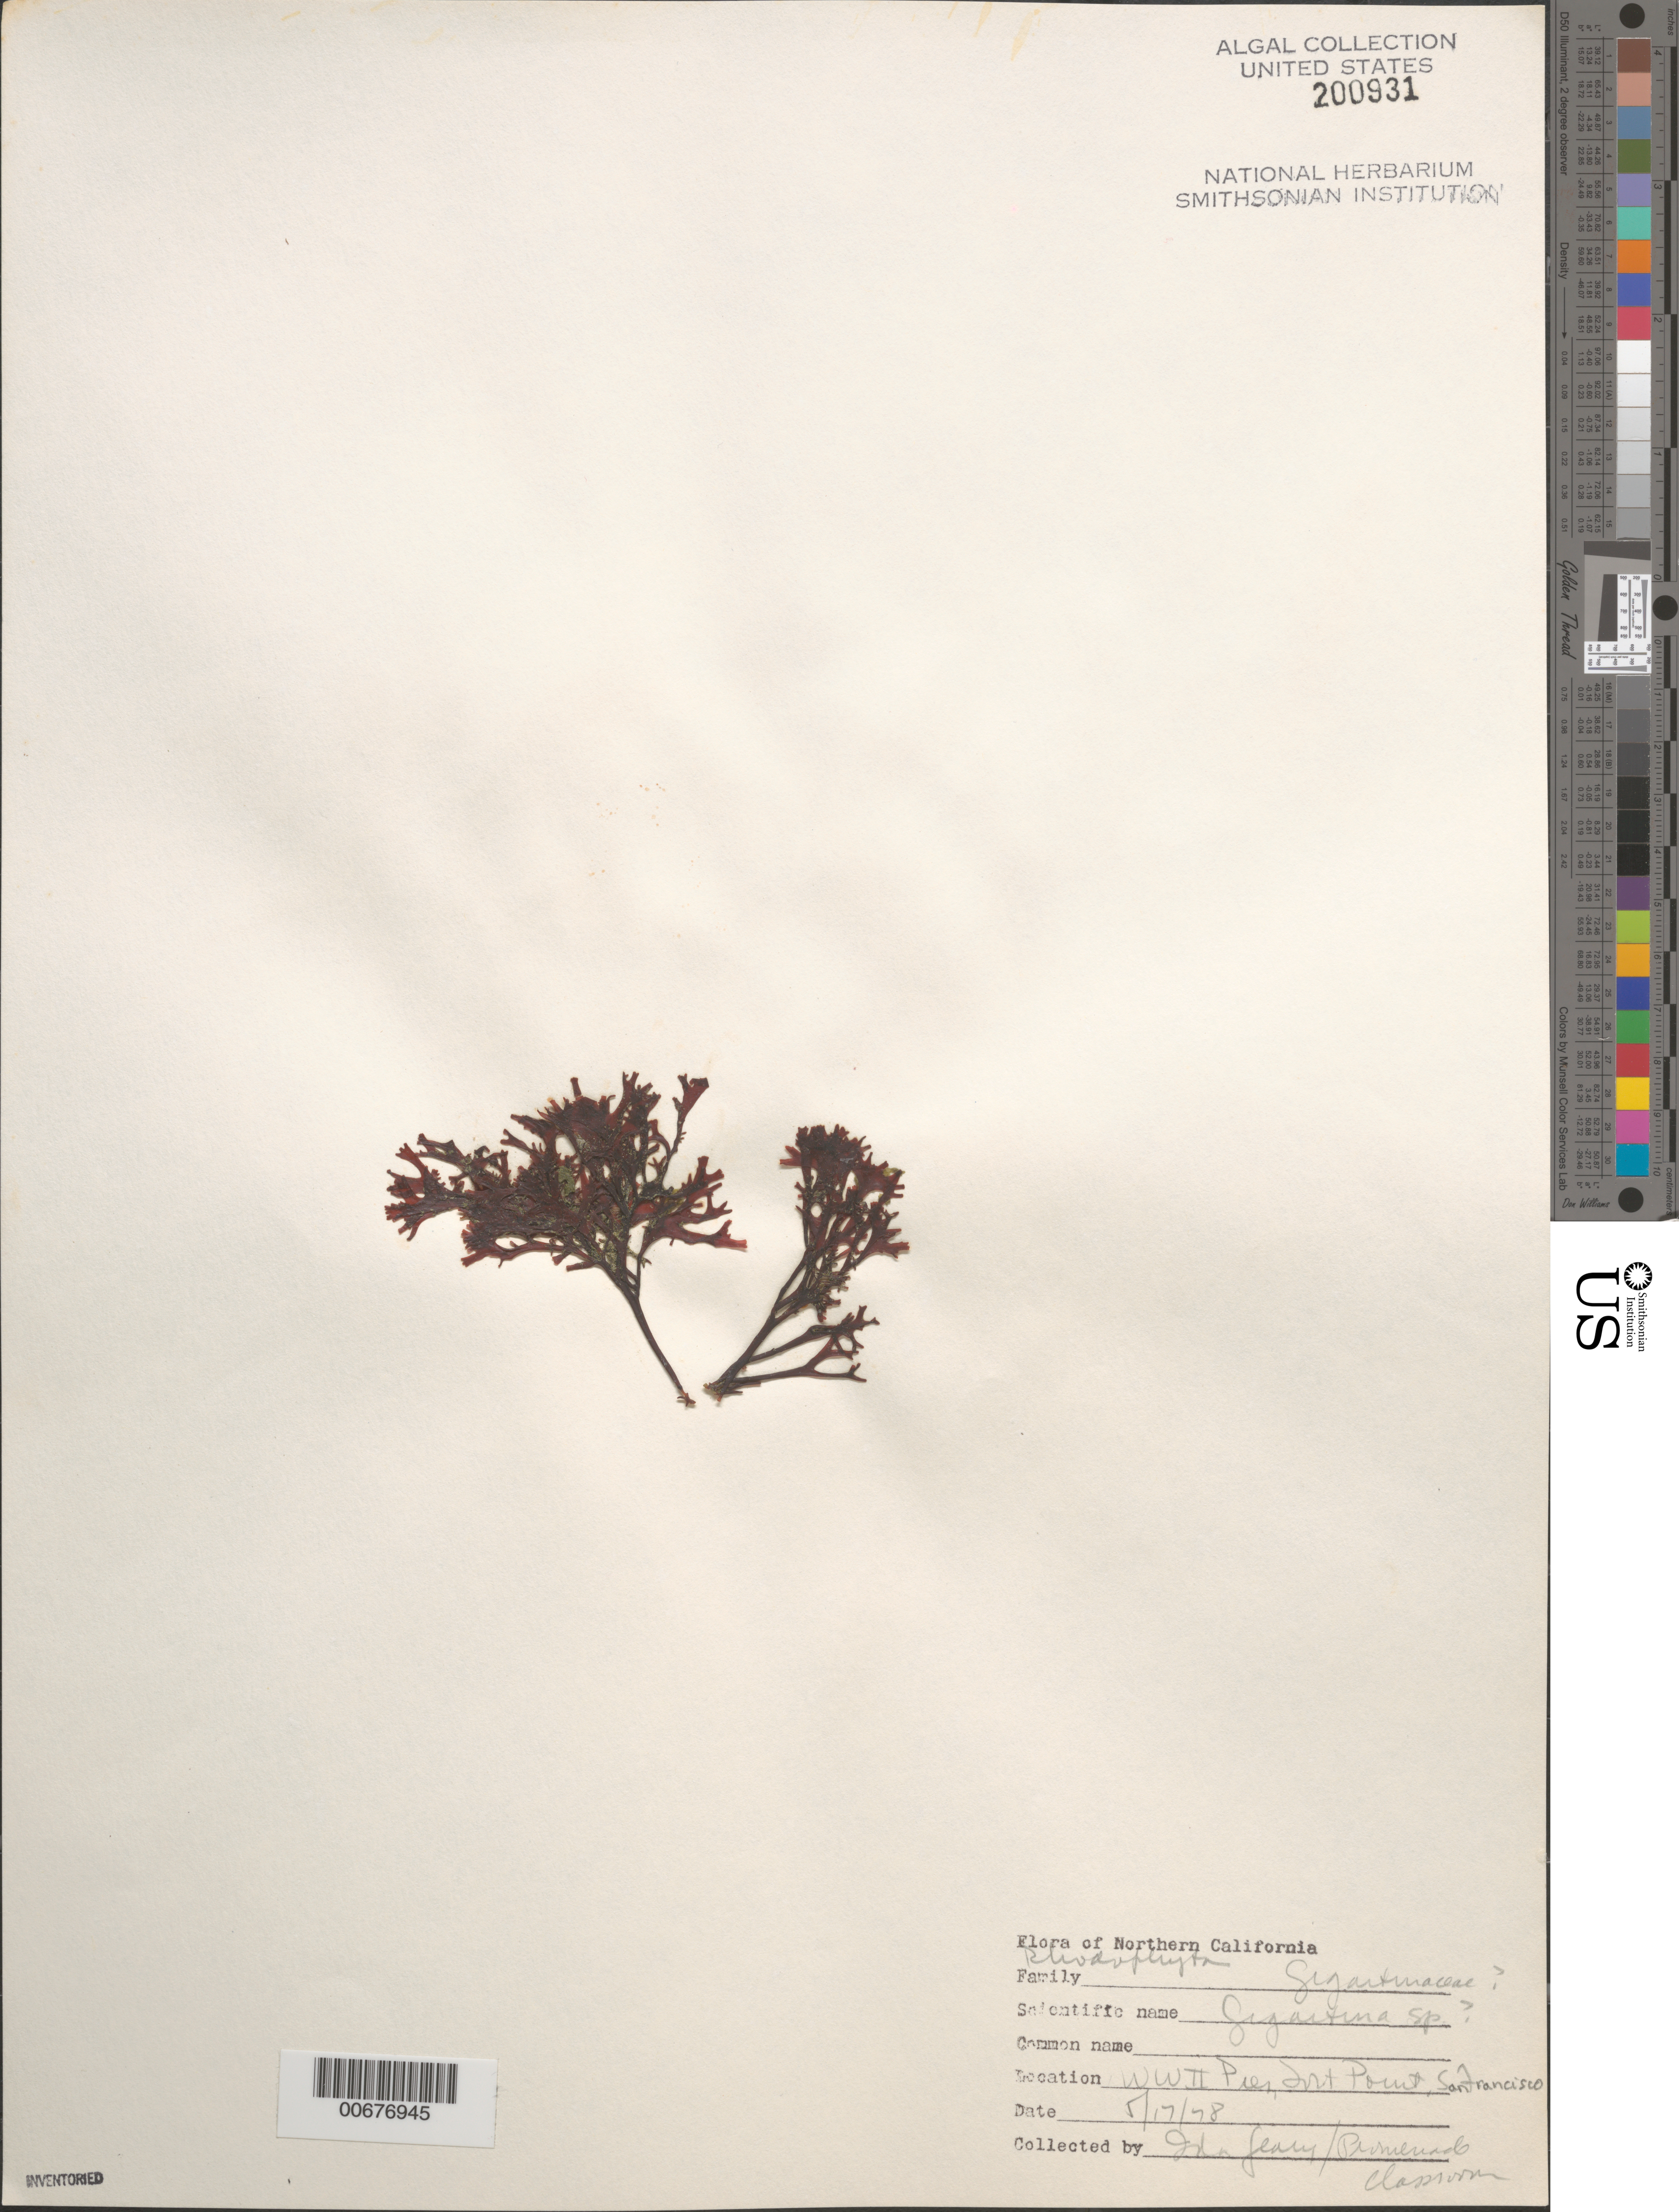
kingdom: Plantae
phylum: Rhodophyta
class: Florideophyceae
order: Gigartinales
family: Gigartinaceae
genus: Gigartina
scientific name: Gigartina sp.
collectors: I. Geary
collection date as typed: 17 May 1978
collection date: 1978-05-17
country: United States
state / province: California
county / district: San Francisco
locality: San Francisco, Fort Point, World War II Pier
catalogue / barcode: US 200931